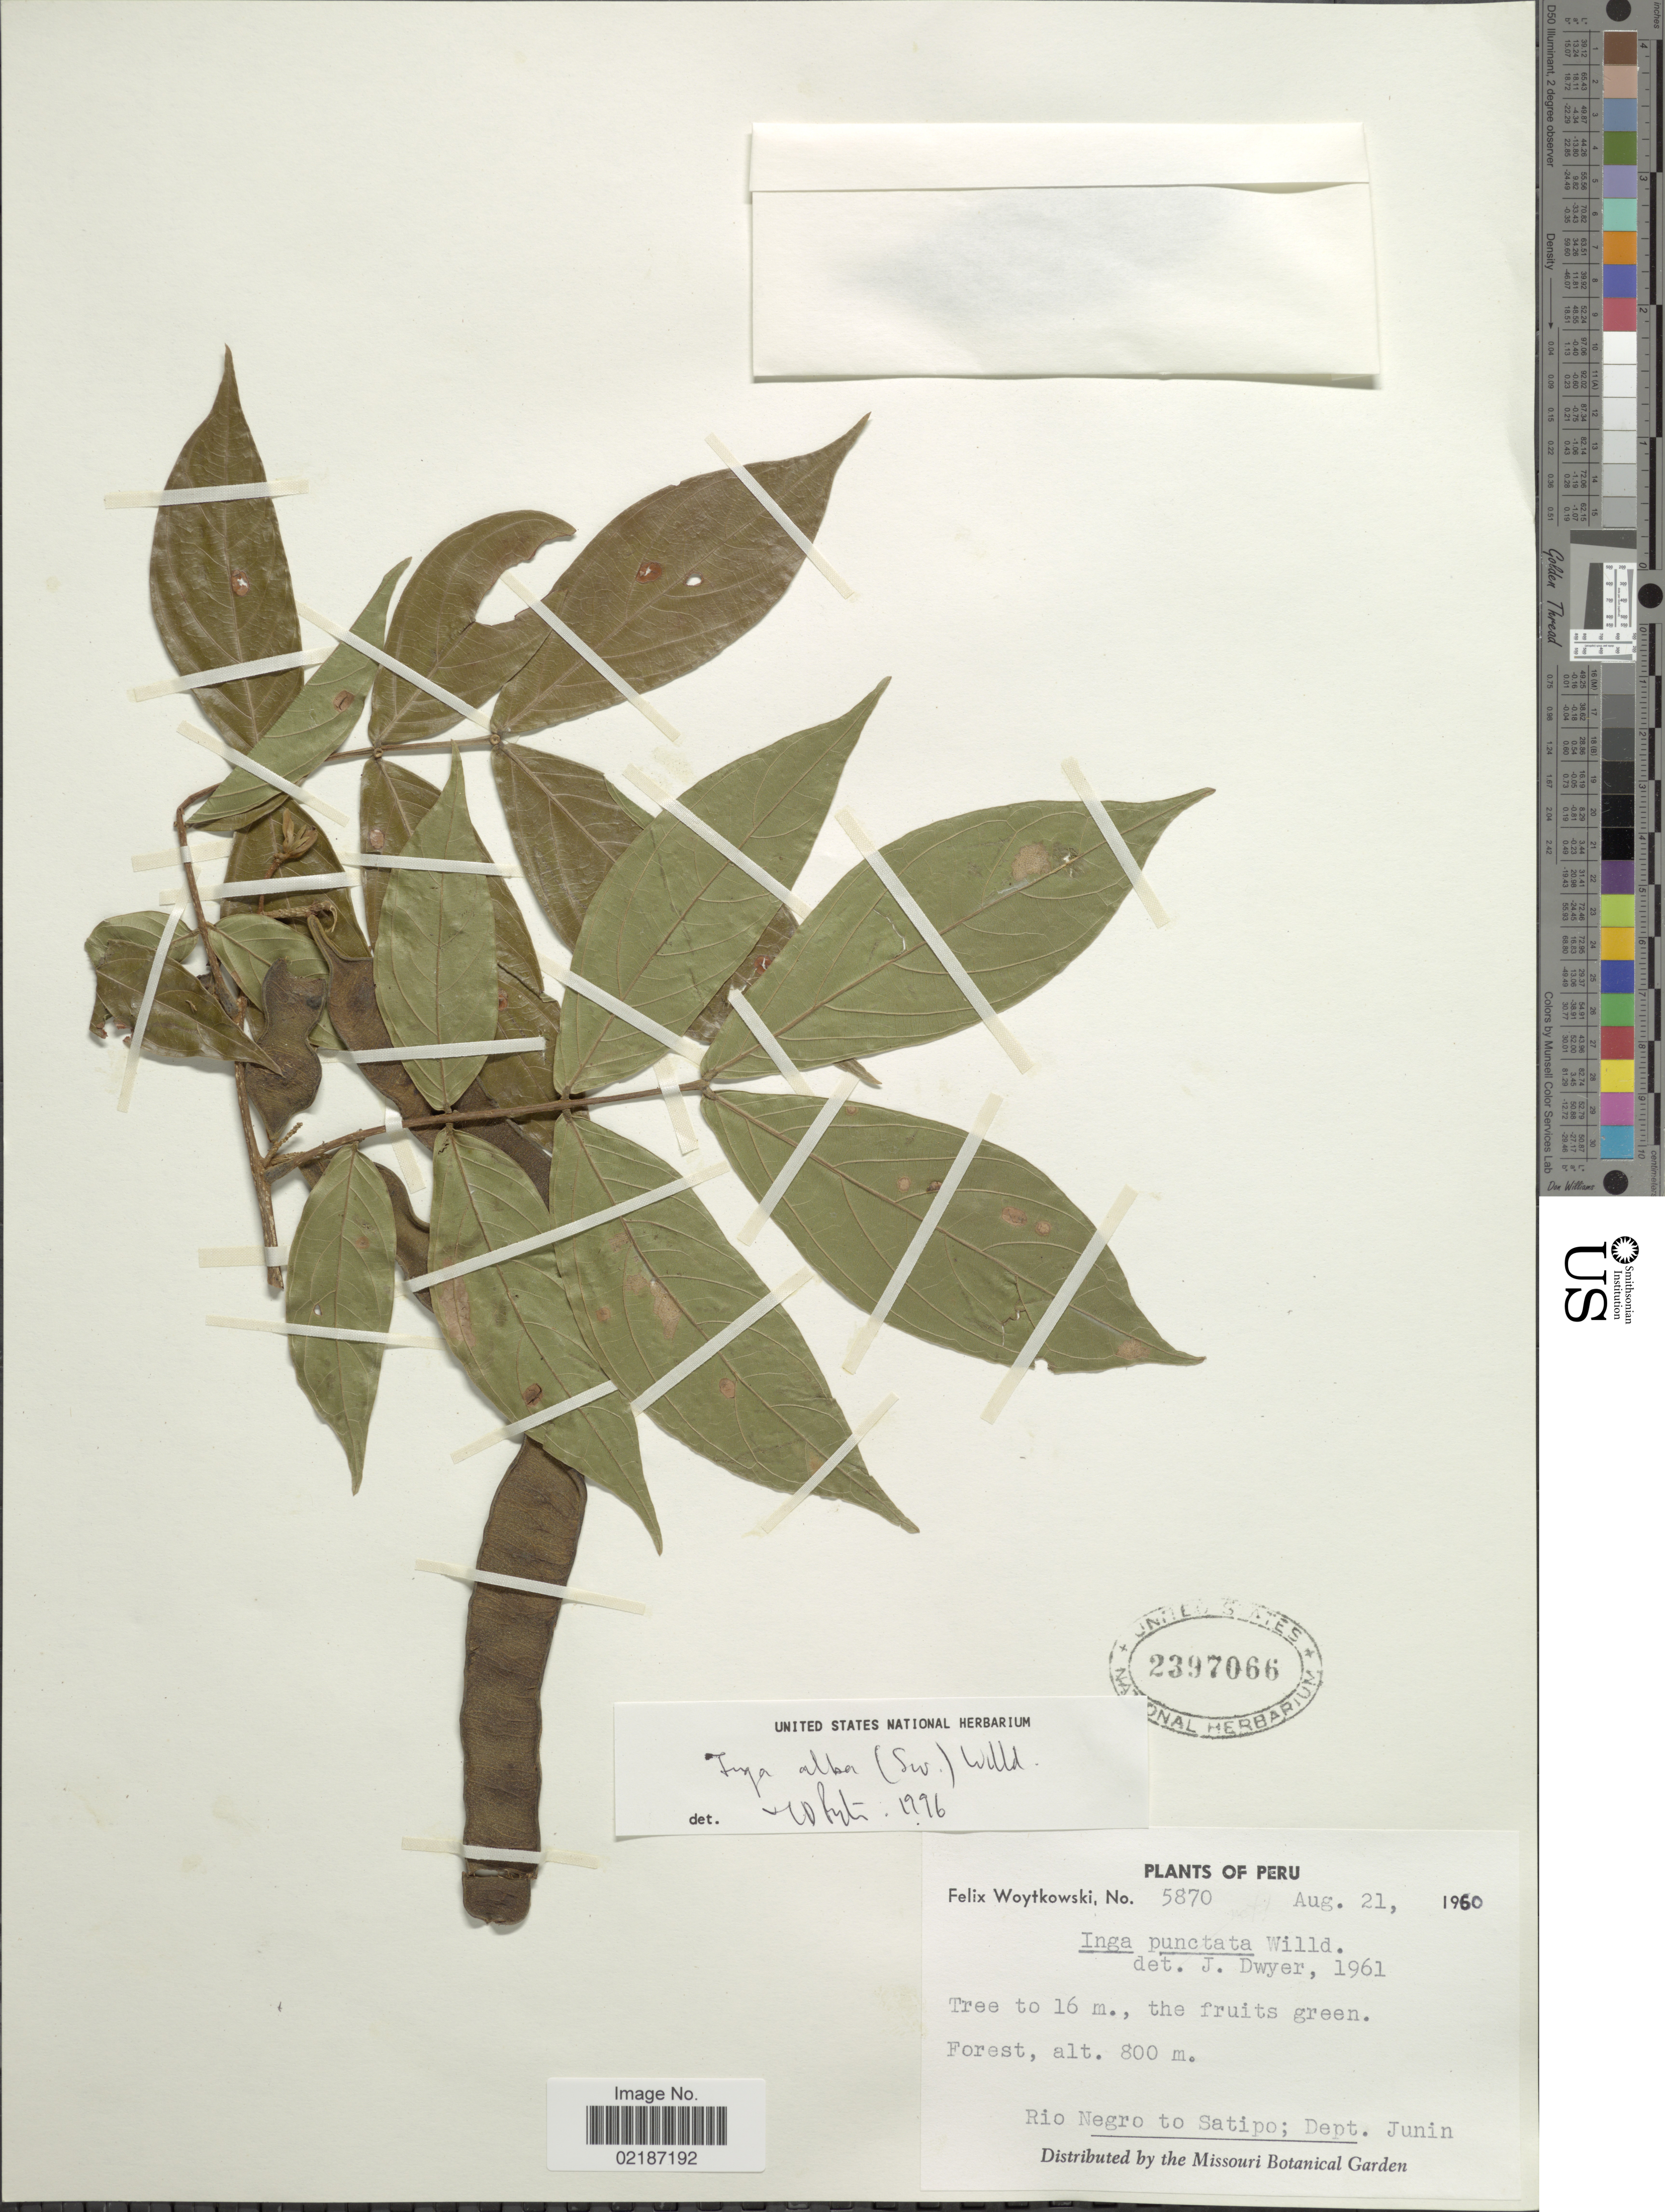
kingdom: Plantae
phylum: Tracheophyta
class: Magnoliopsida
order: Fabales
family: Fabaceae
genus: Inga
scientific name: Inga alba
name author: (Sw.) Willd.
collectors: F. Woytkowski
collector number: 5870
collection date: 1960-08-21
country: Peru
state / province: Junín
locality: Forest, Rio Negro to Satipo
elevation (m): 800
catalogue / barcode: US 2397066